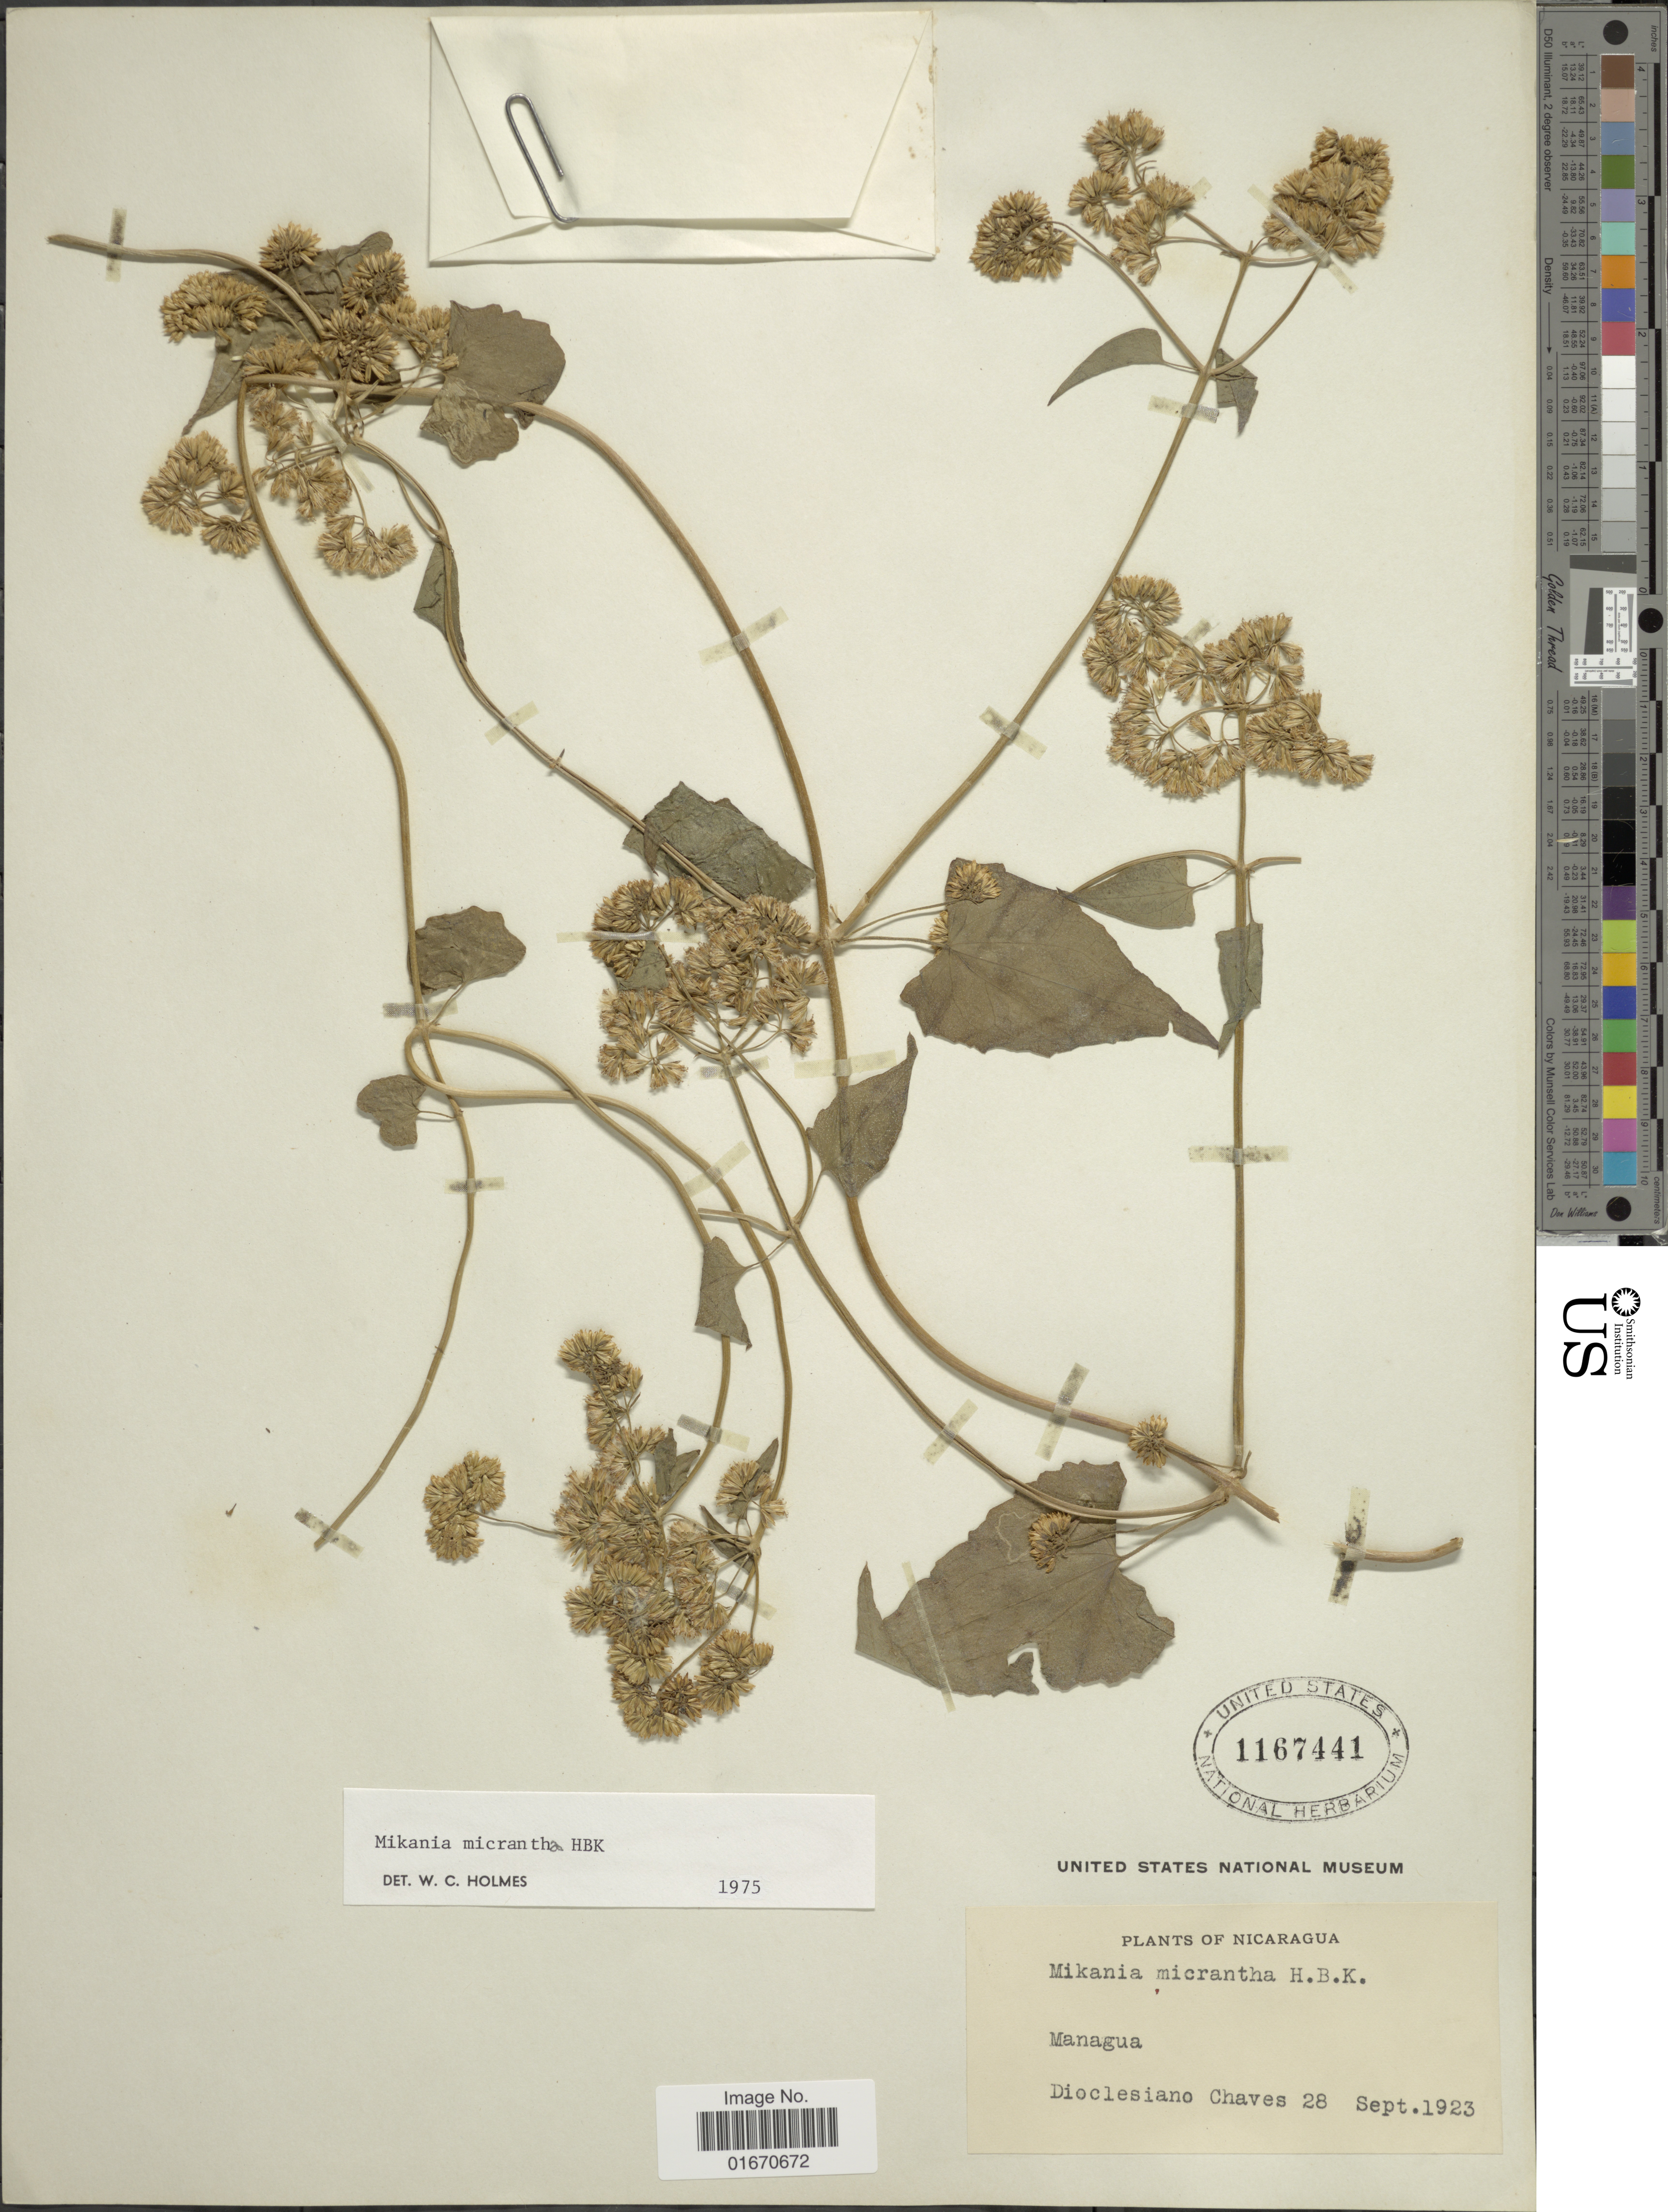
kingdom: Plantae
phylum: Tracheophyta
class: Magnoliopsida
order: Asterales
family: Asteraceae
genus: Mikania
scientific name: Mikania micrantha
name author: Kunth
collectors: D. Chaves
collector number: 28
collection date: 1923-09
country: Nicaragua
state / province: Managua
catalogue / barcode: US 1167441